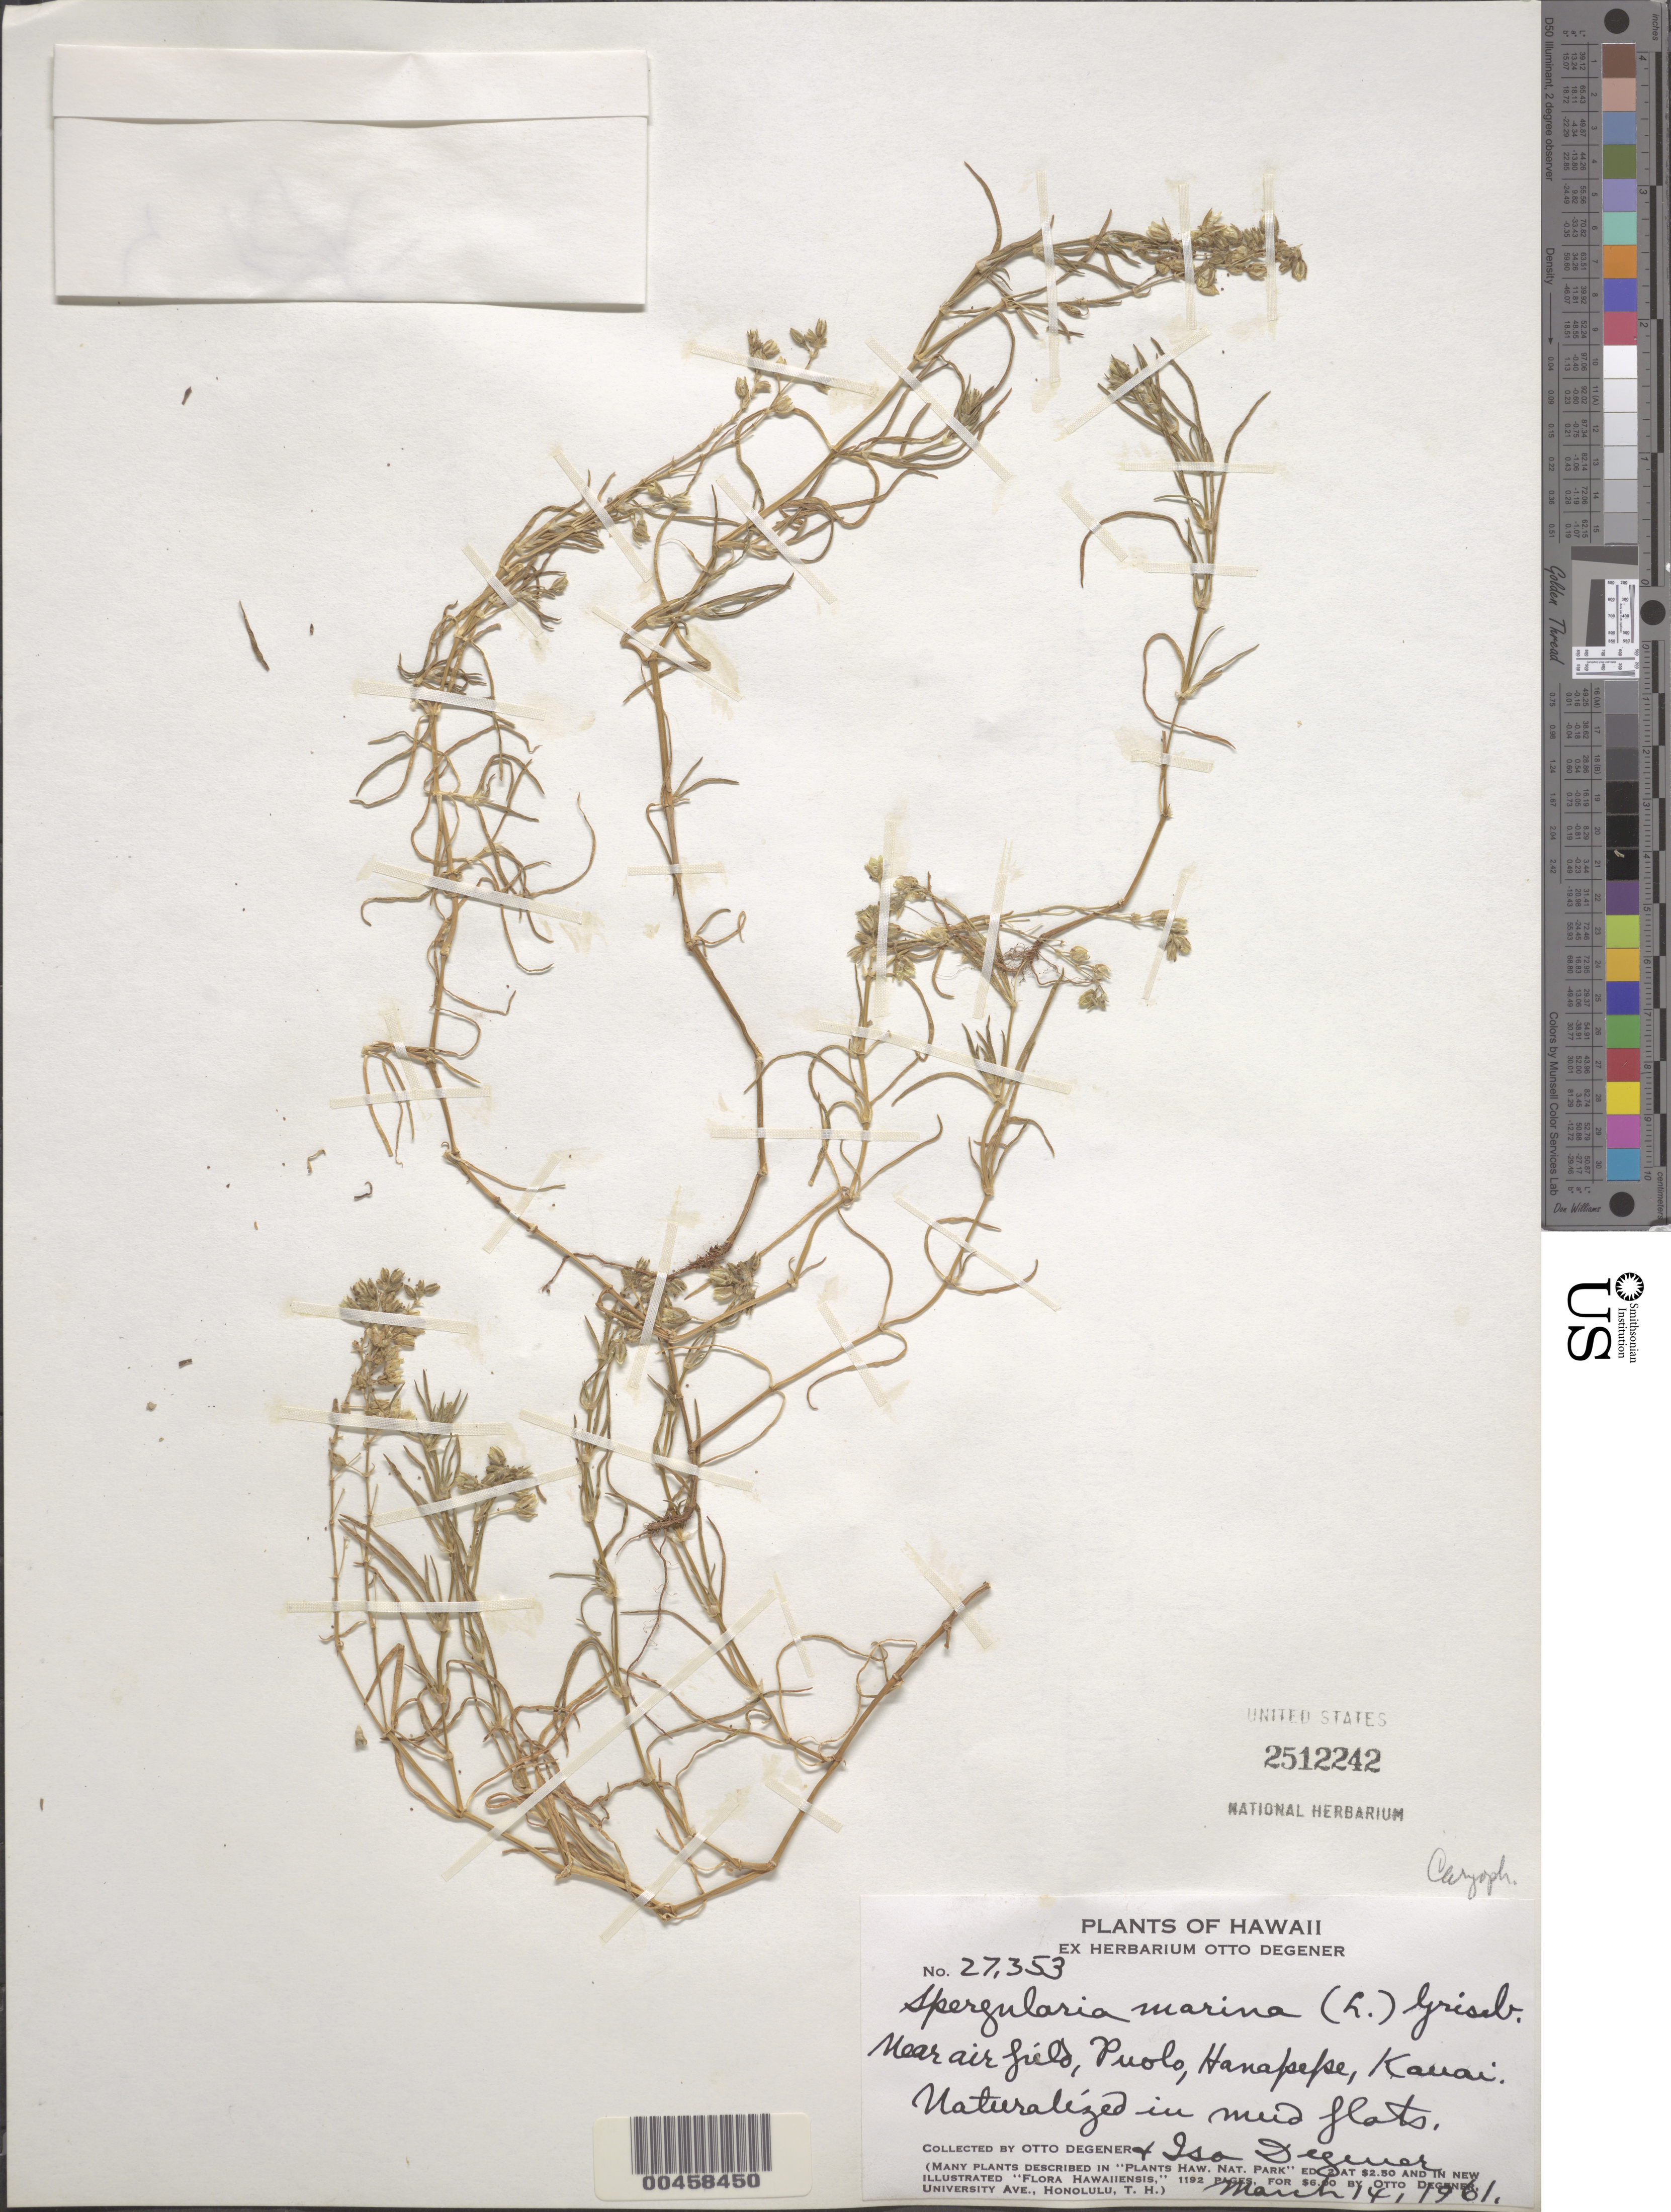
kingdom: Plantae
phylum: Tracheophyta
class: Magnoliopsida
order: Caryophyllales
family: Caryophyllaceae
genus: Spergularia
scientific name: Spergularia marina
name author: (L.) Griseb.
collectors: O. Degener & I. Degener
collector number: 27353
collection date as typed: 14 Mar 1961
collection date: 1961-03-14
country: United States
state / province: Hawaii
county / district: Kauai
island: Kaua'i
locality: Near air field, Puolo, Hanapepe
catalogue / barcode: US 2512242